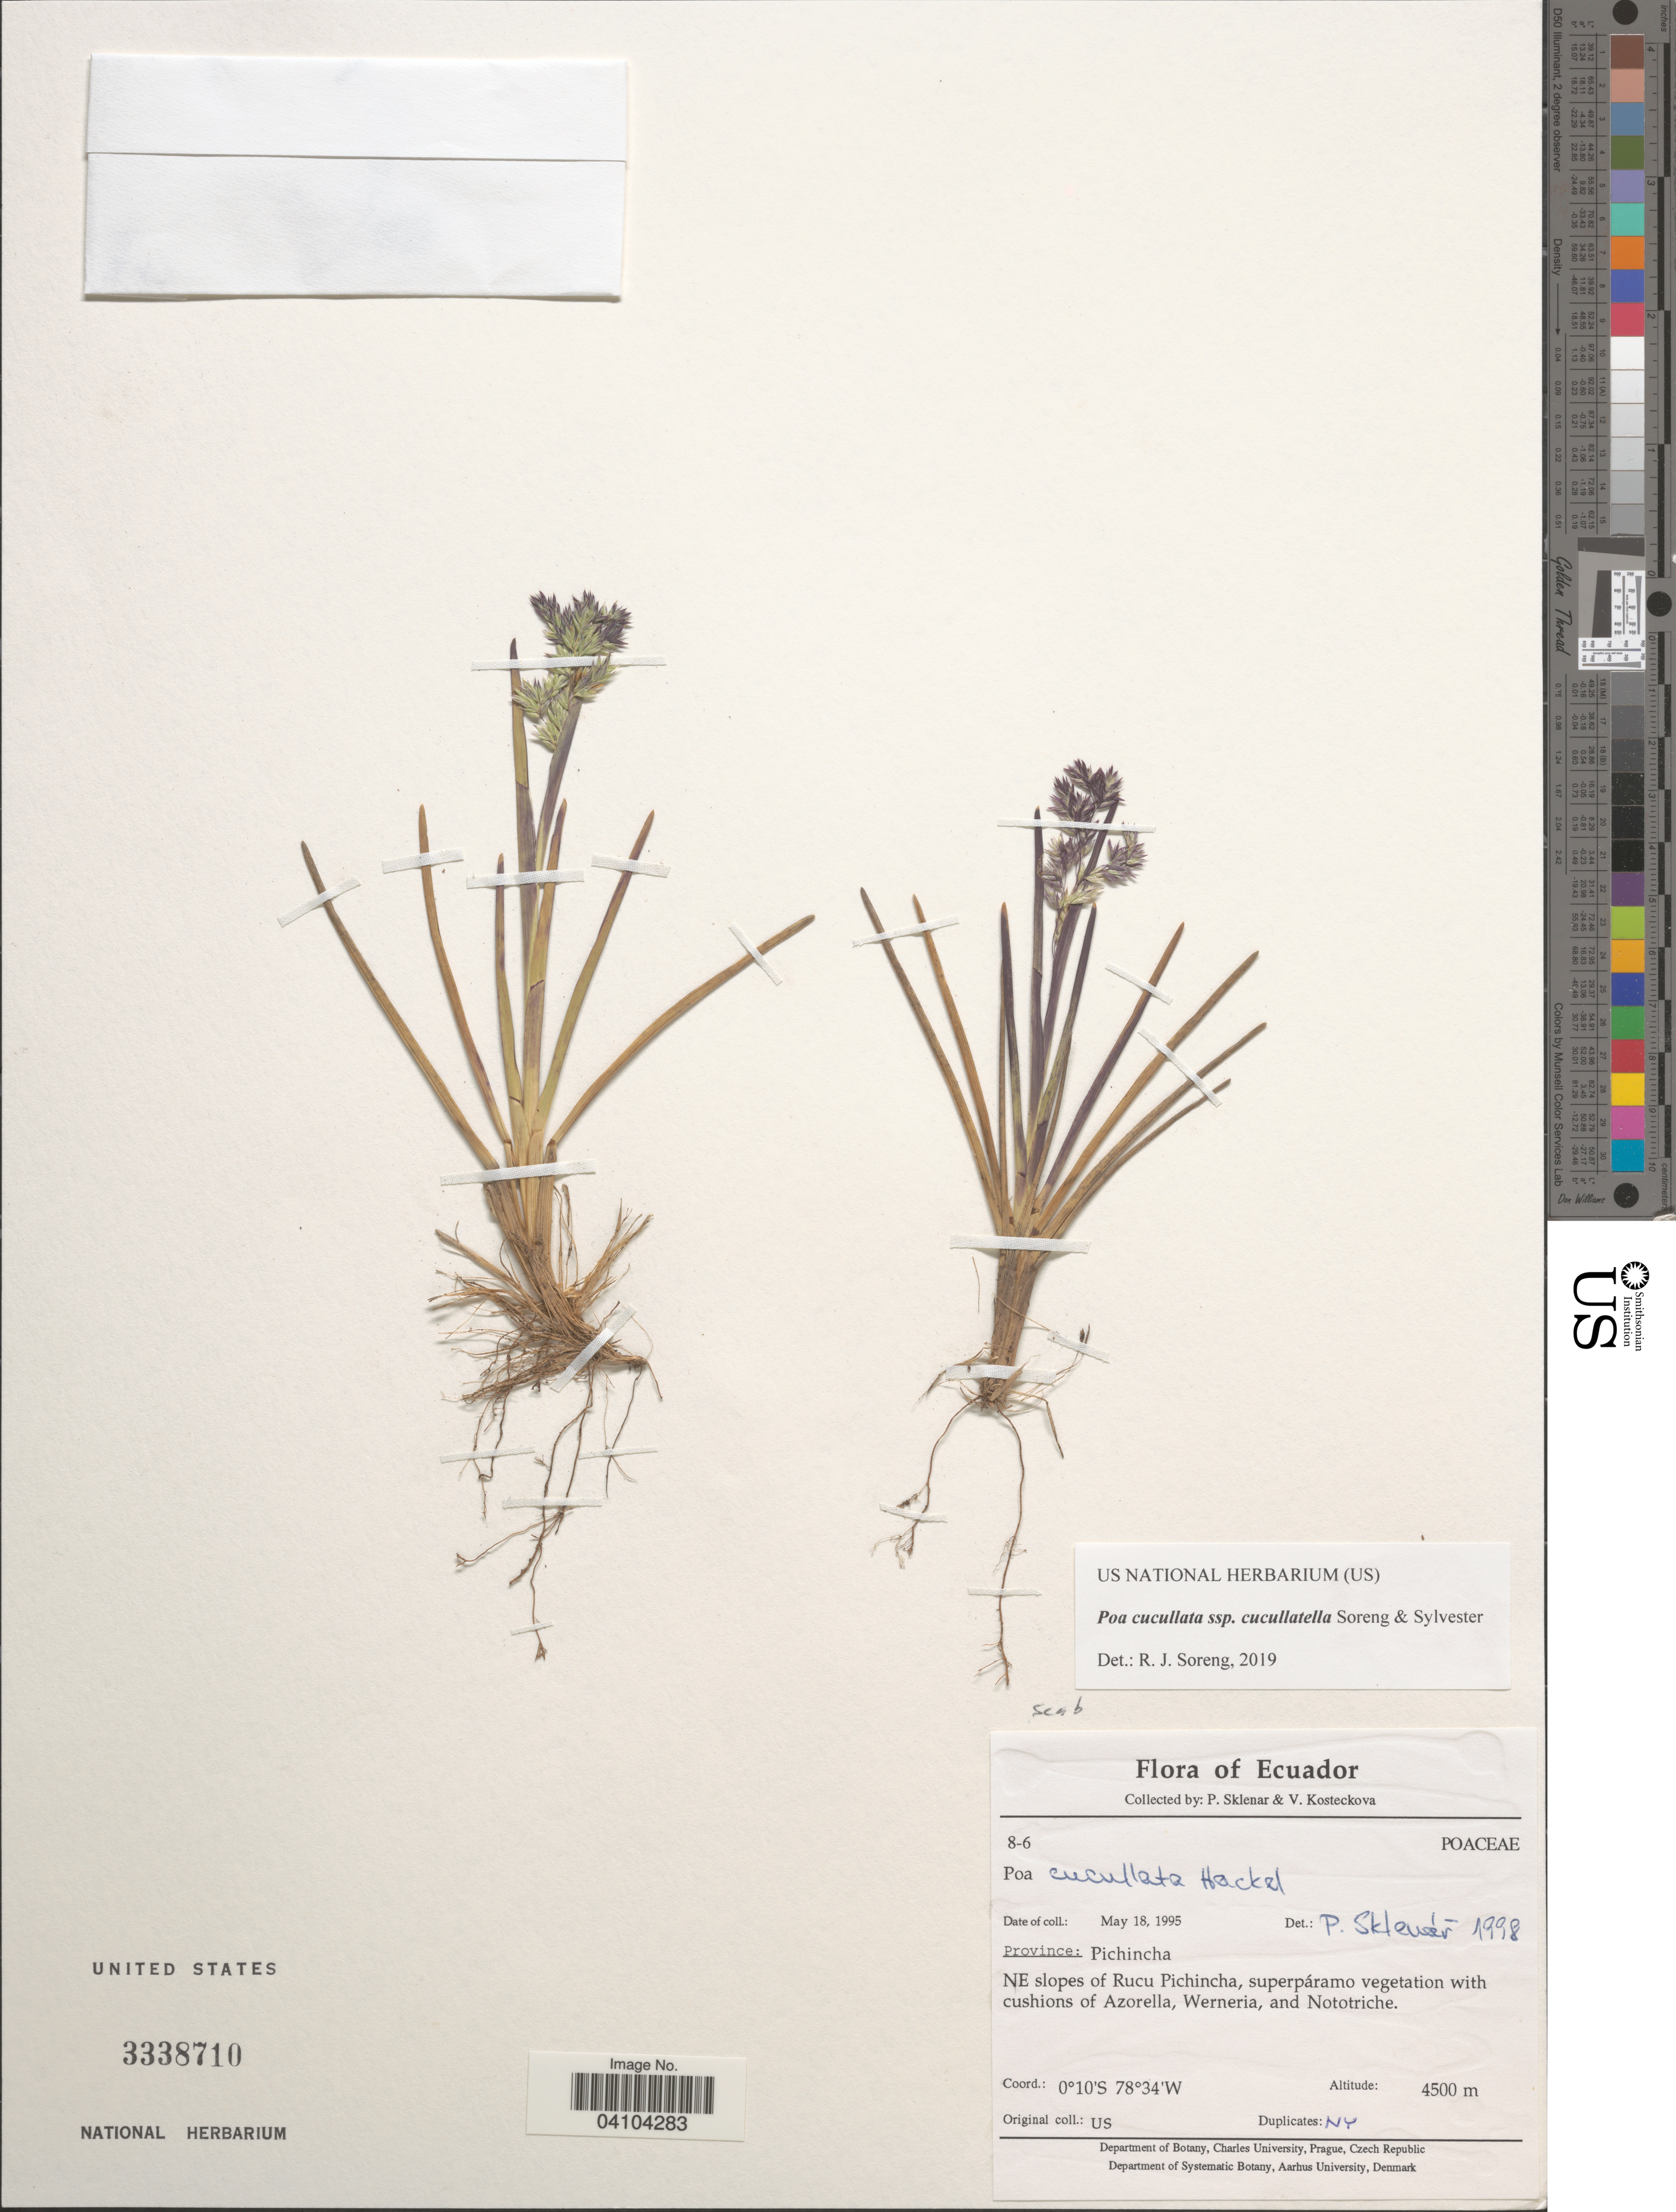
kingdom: Plantae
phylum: Tracheophyta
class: Liliopsida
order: Poales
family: Poaceae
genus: Poa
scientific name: Poa cucullata subsp. cucullatella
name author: Soreng & Sylvester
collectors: P. Sklenar & V. Kosteckova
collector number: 8-6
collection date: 1995-05-18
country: Ecuador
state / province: Pichincha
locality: NE slopes of Rucu Pichincha, superpáramo vegetation with cushions of Azorella, Werneria, and Nototriche.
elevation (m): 4500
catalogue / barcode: US 3338710